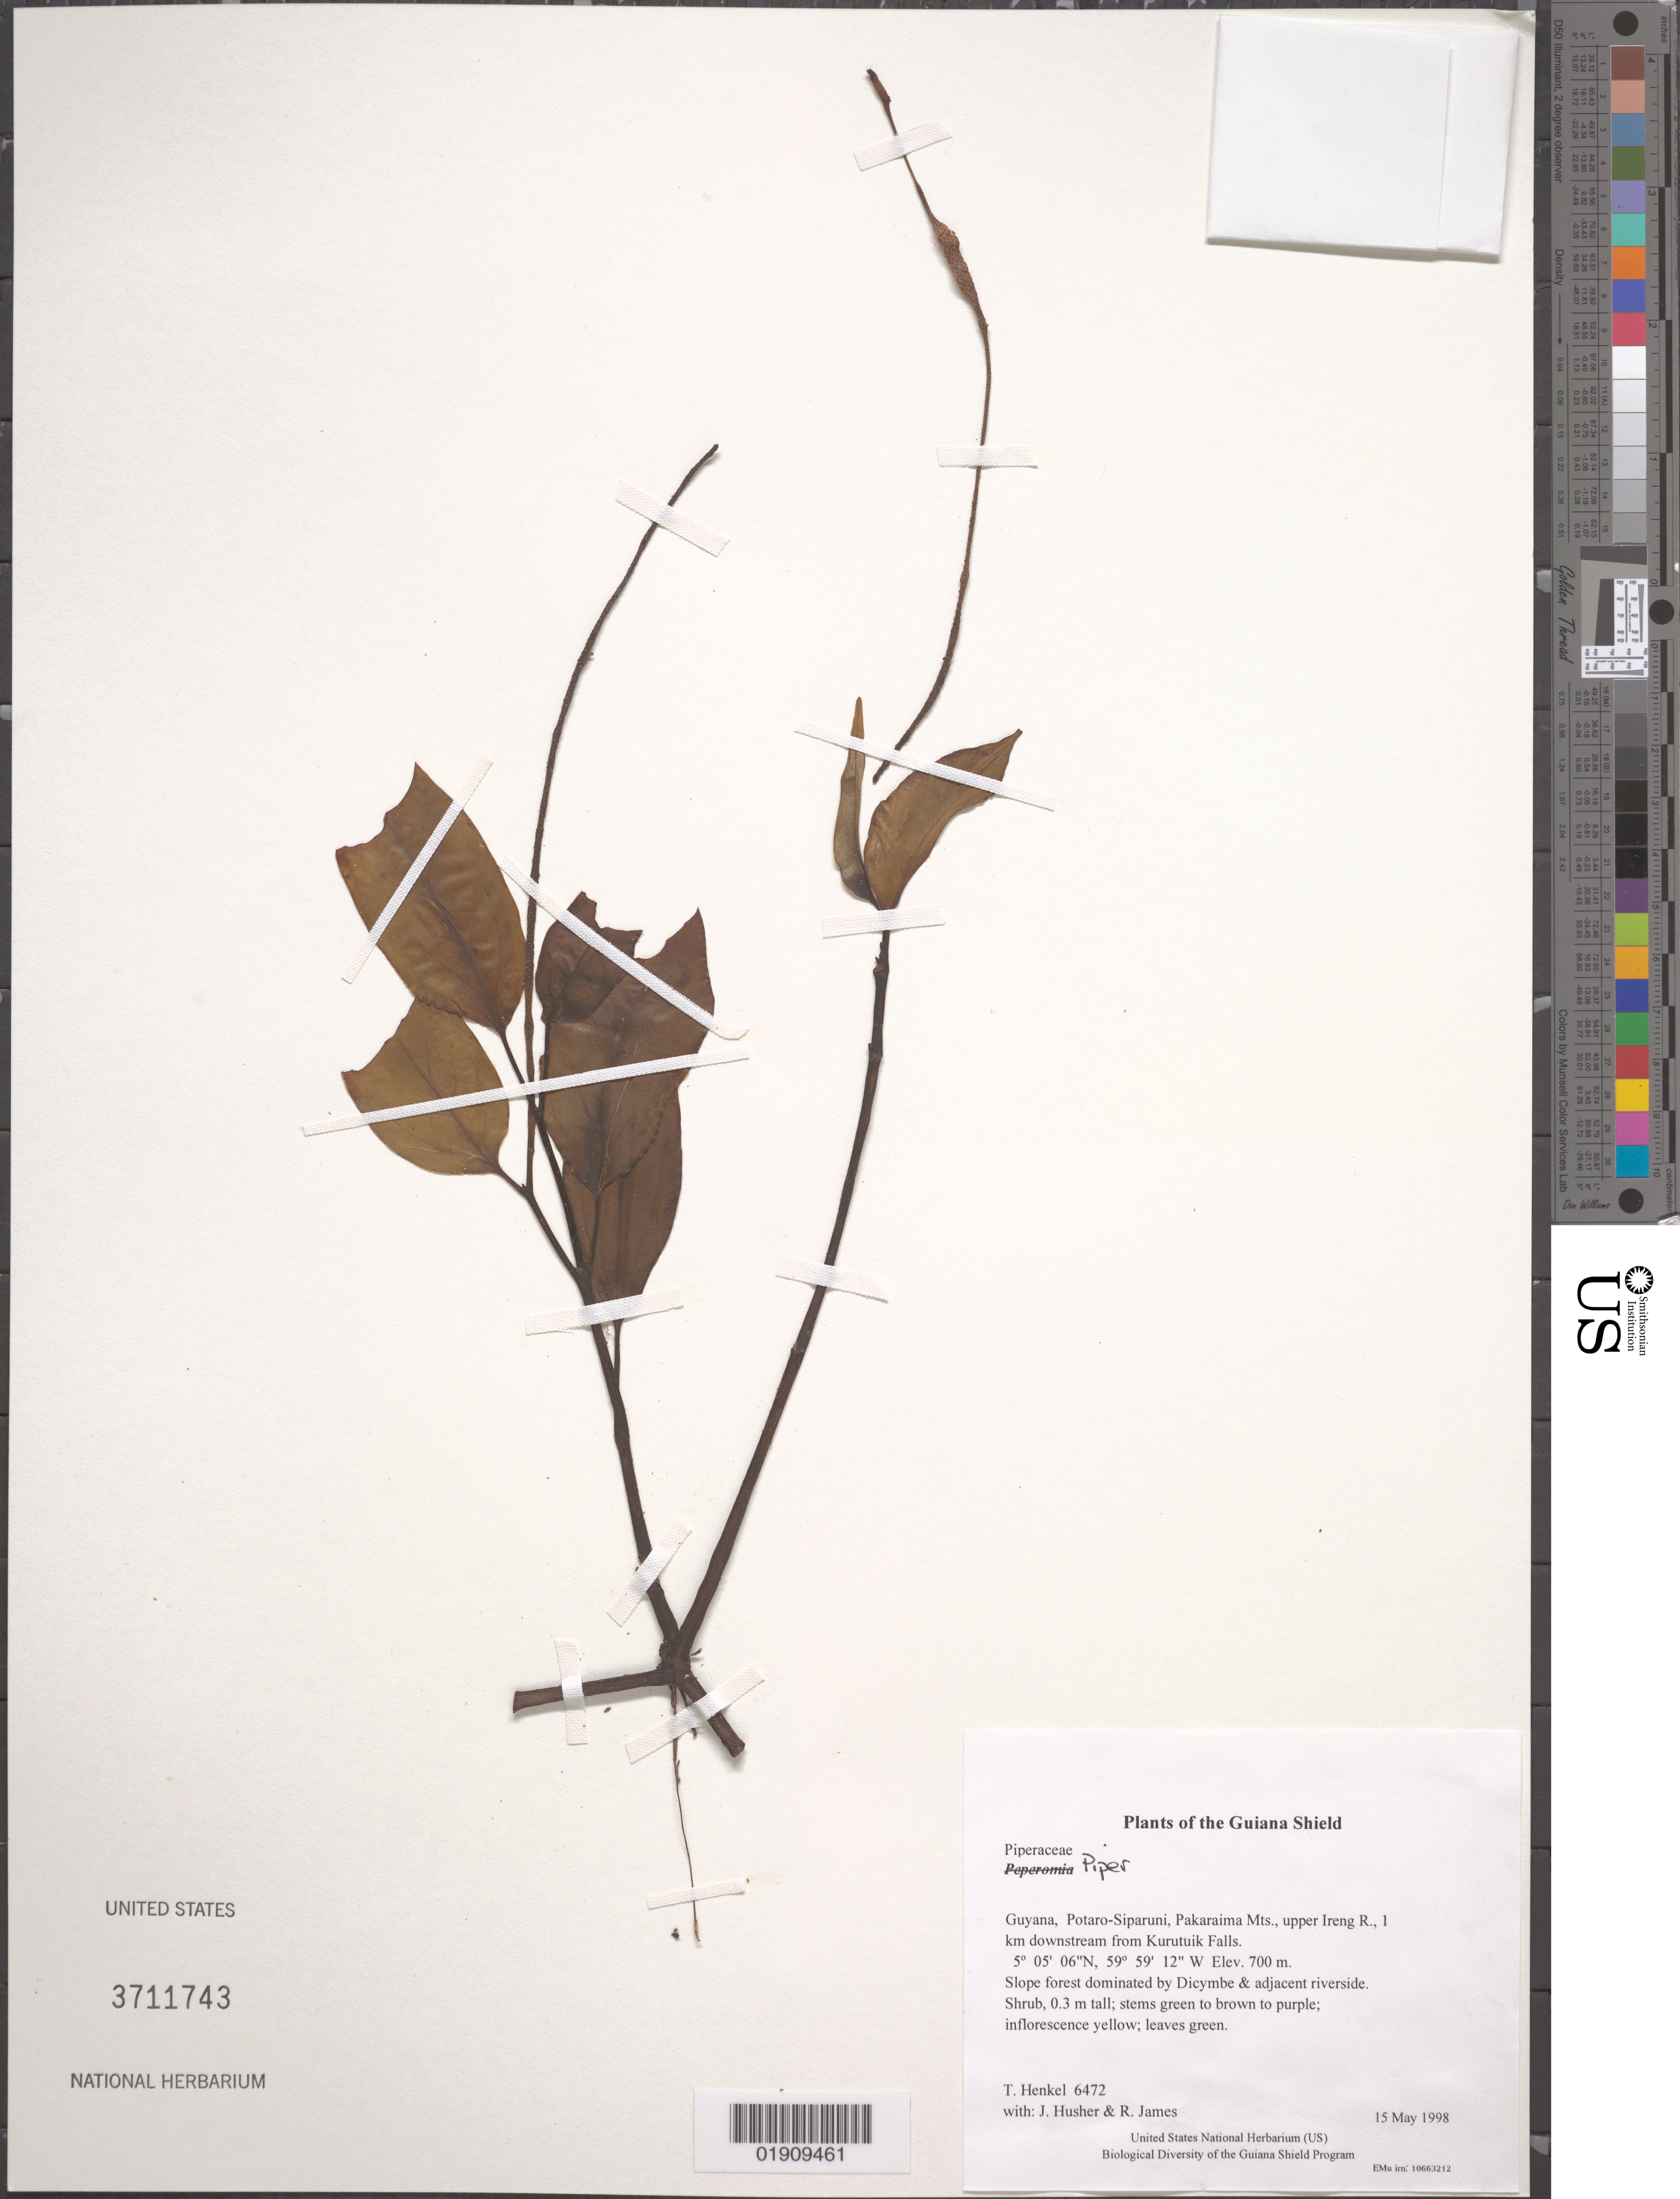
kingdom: Plantae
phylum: Tracheophyta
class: Magnoliopsida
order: Piperales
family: Piperaceae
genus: Piper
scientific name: Piper sp.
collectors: T. Henkel, J. Husher & R. James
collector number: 6472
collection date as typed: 15 May 1998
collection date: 1998-05-15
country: Guyana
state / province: Potaro-Siparuni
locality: Pakaraima Mts., upper Ireng R., 1 km downstream from Kurutuik Falls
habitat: Slope forest dominated by Dicymbe & adjacent riverside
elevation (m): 700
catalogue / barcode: US 3711743